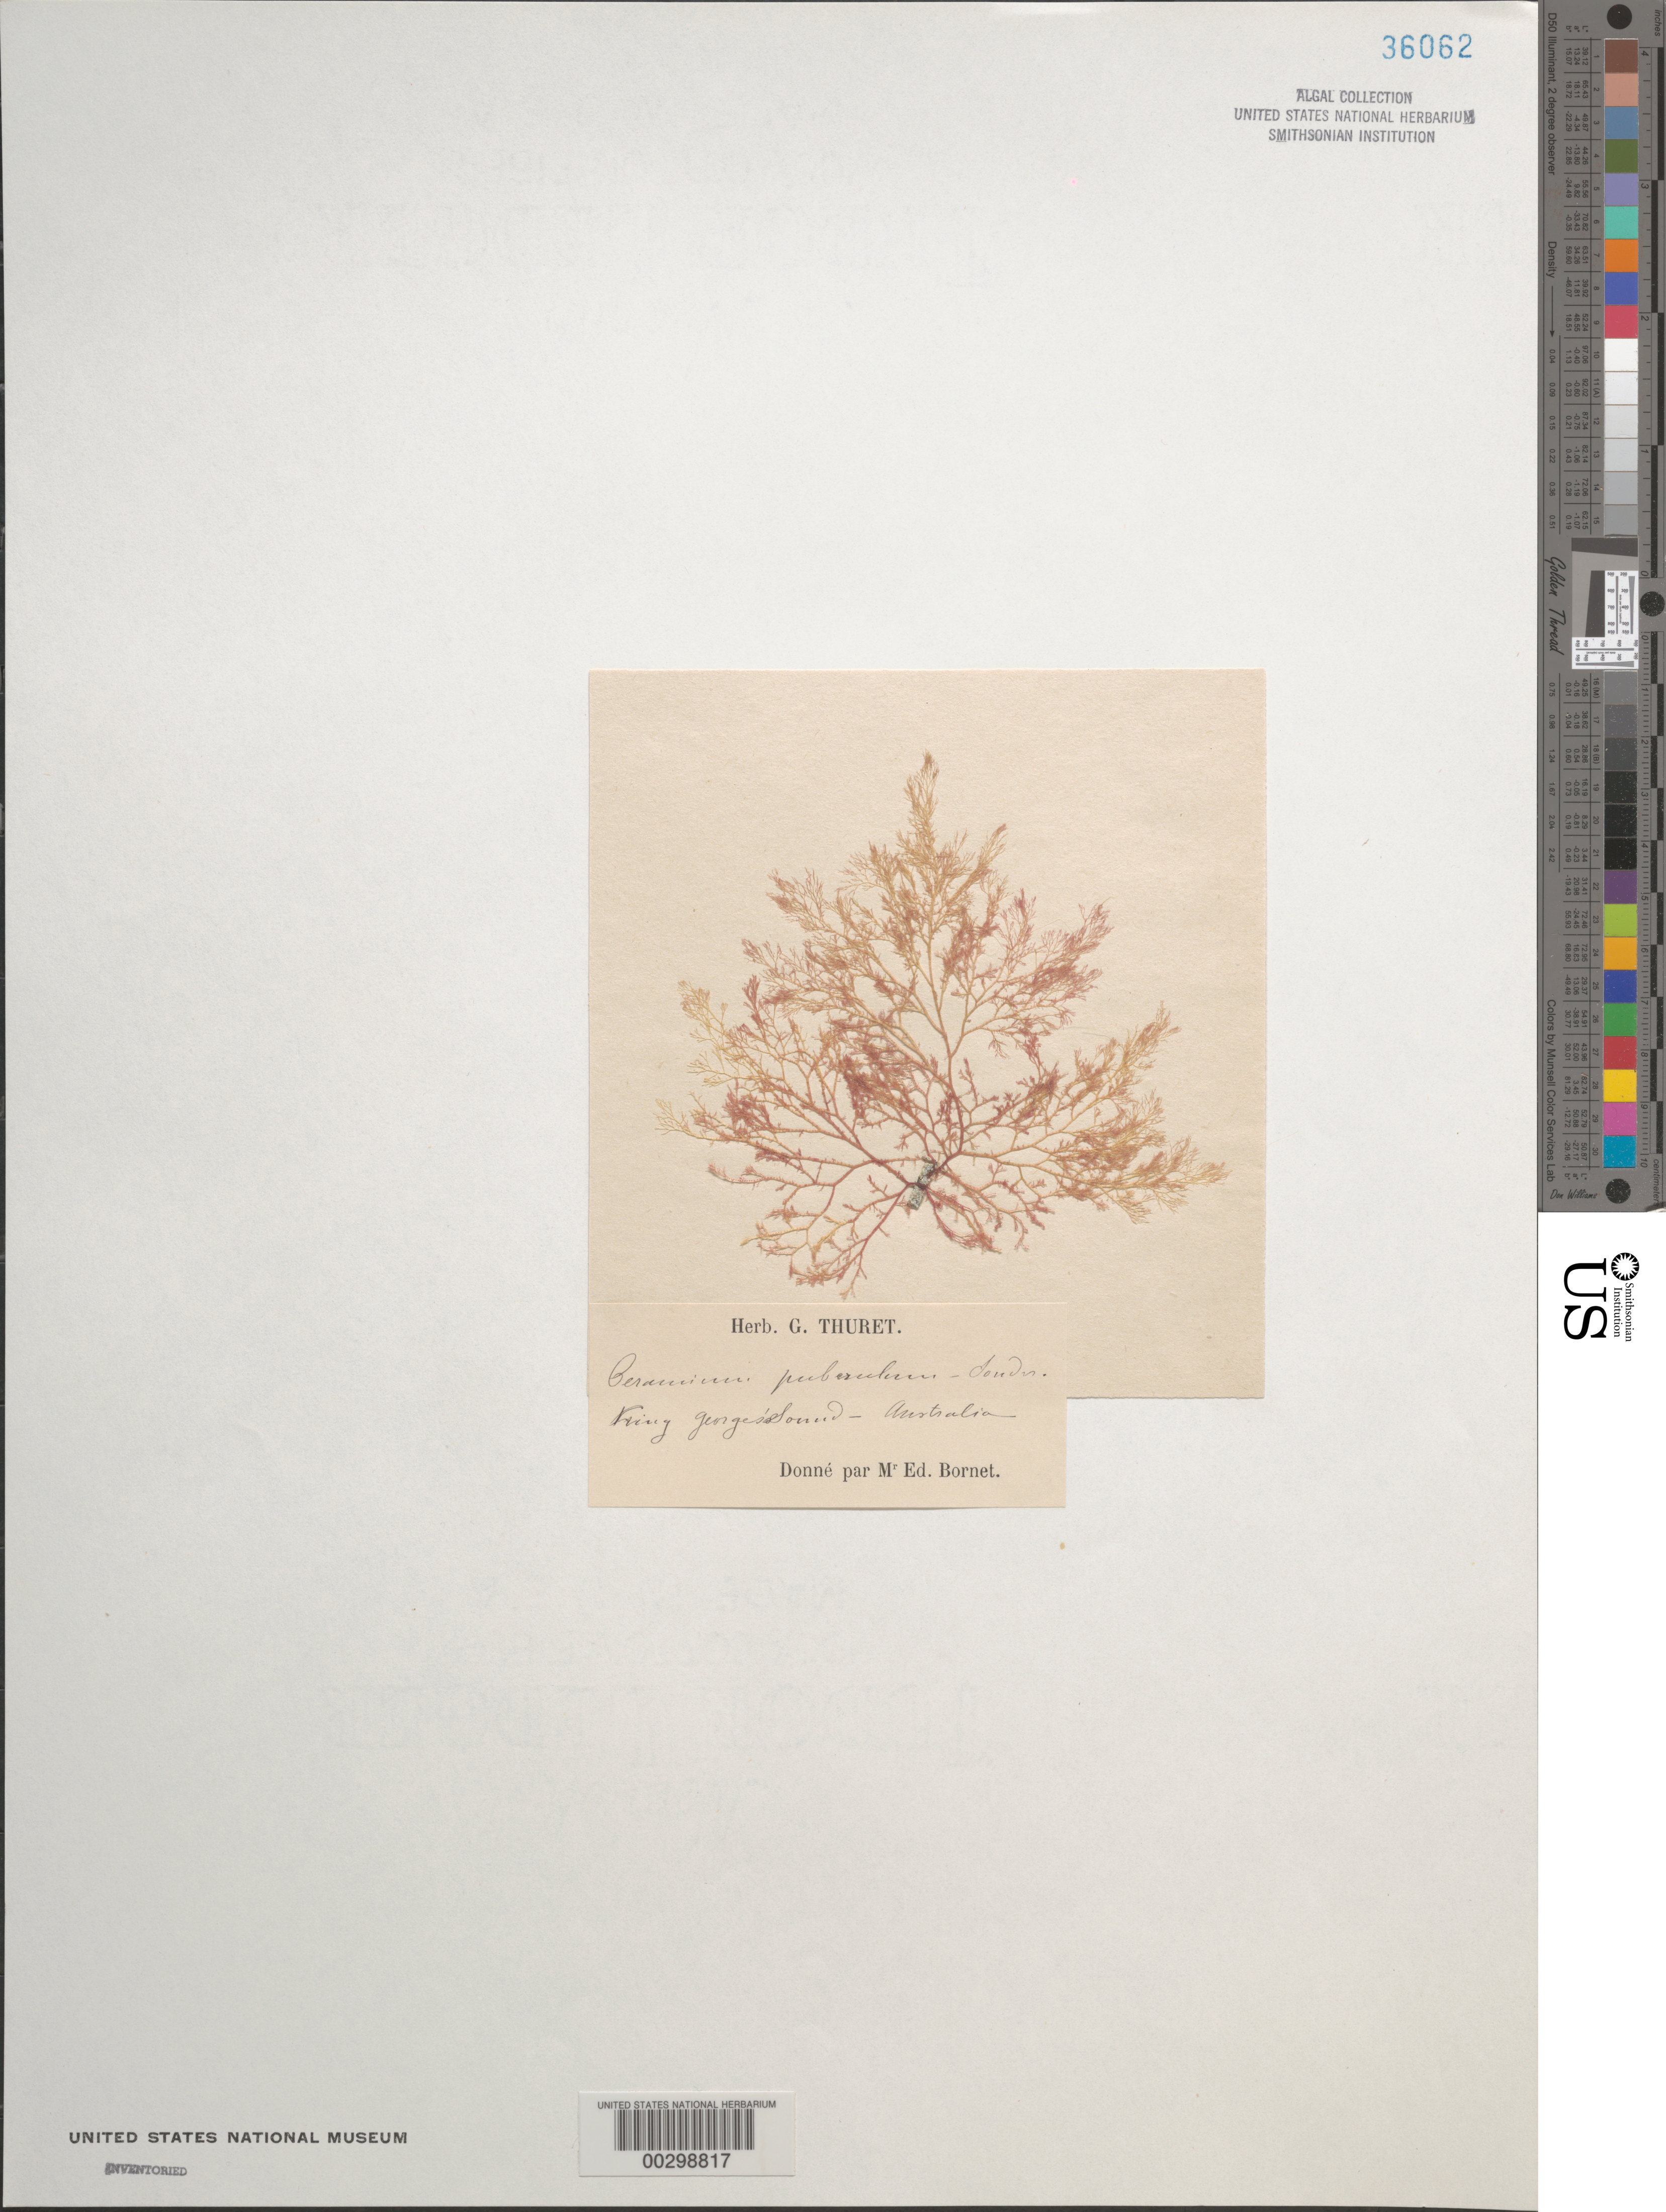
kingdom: Plantae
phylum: Rhodophyta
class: Florideophyceae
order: Ceramiales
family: Ceramiaceae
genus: Ceramium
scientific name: Ceramium puberulum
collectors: Thuret, G. (herbarium)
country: Australia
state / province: Western Australia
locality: King George Sound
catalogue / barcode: US 36062